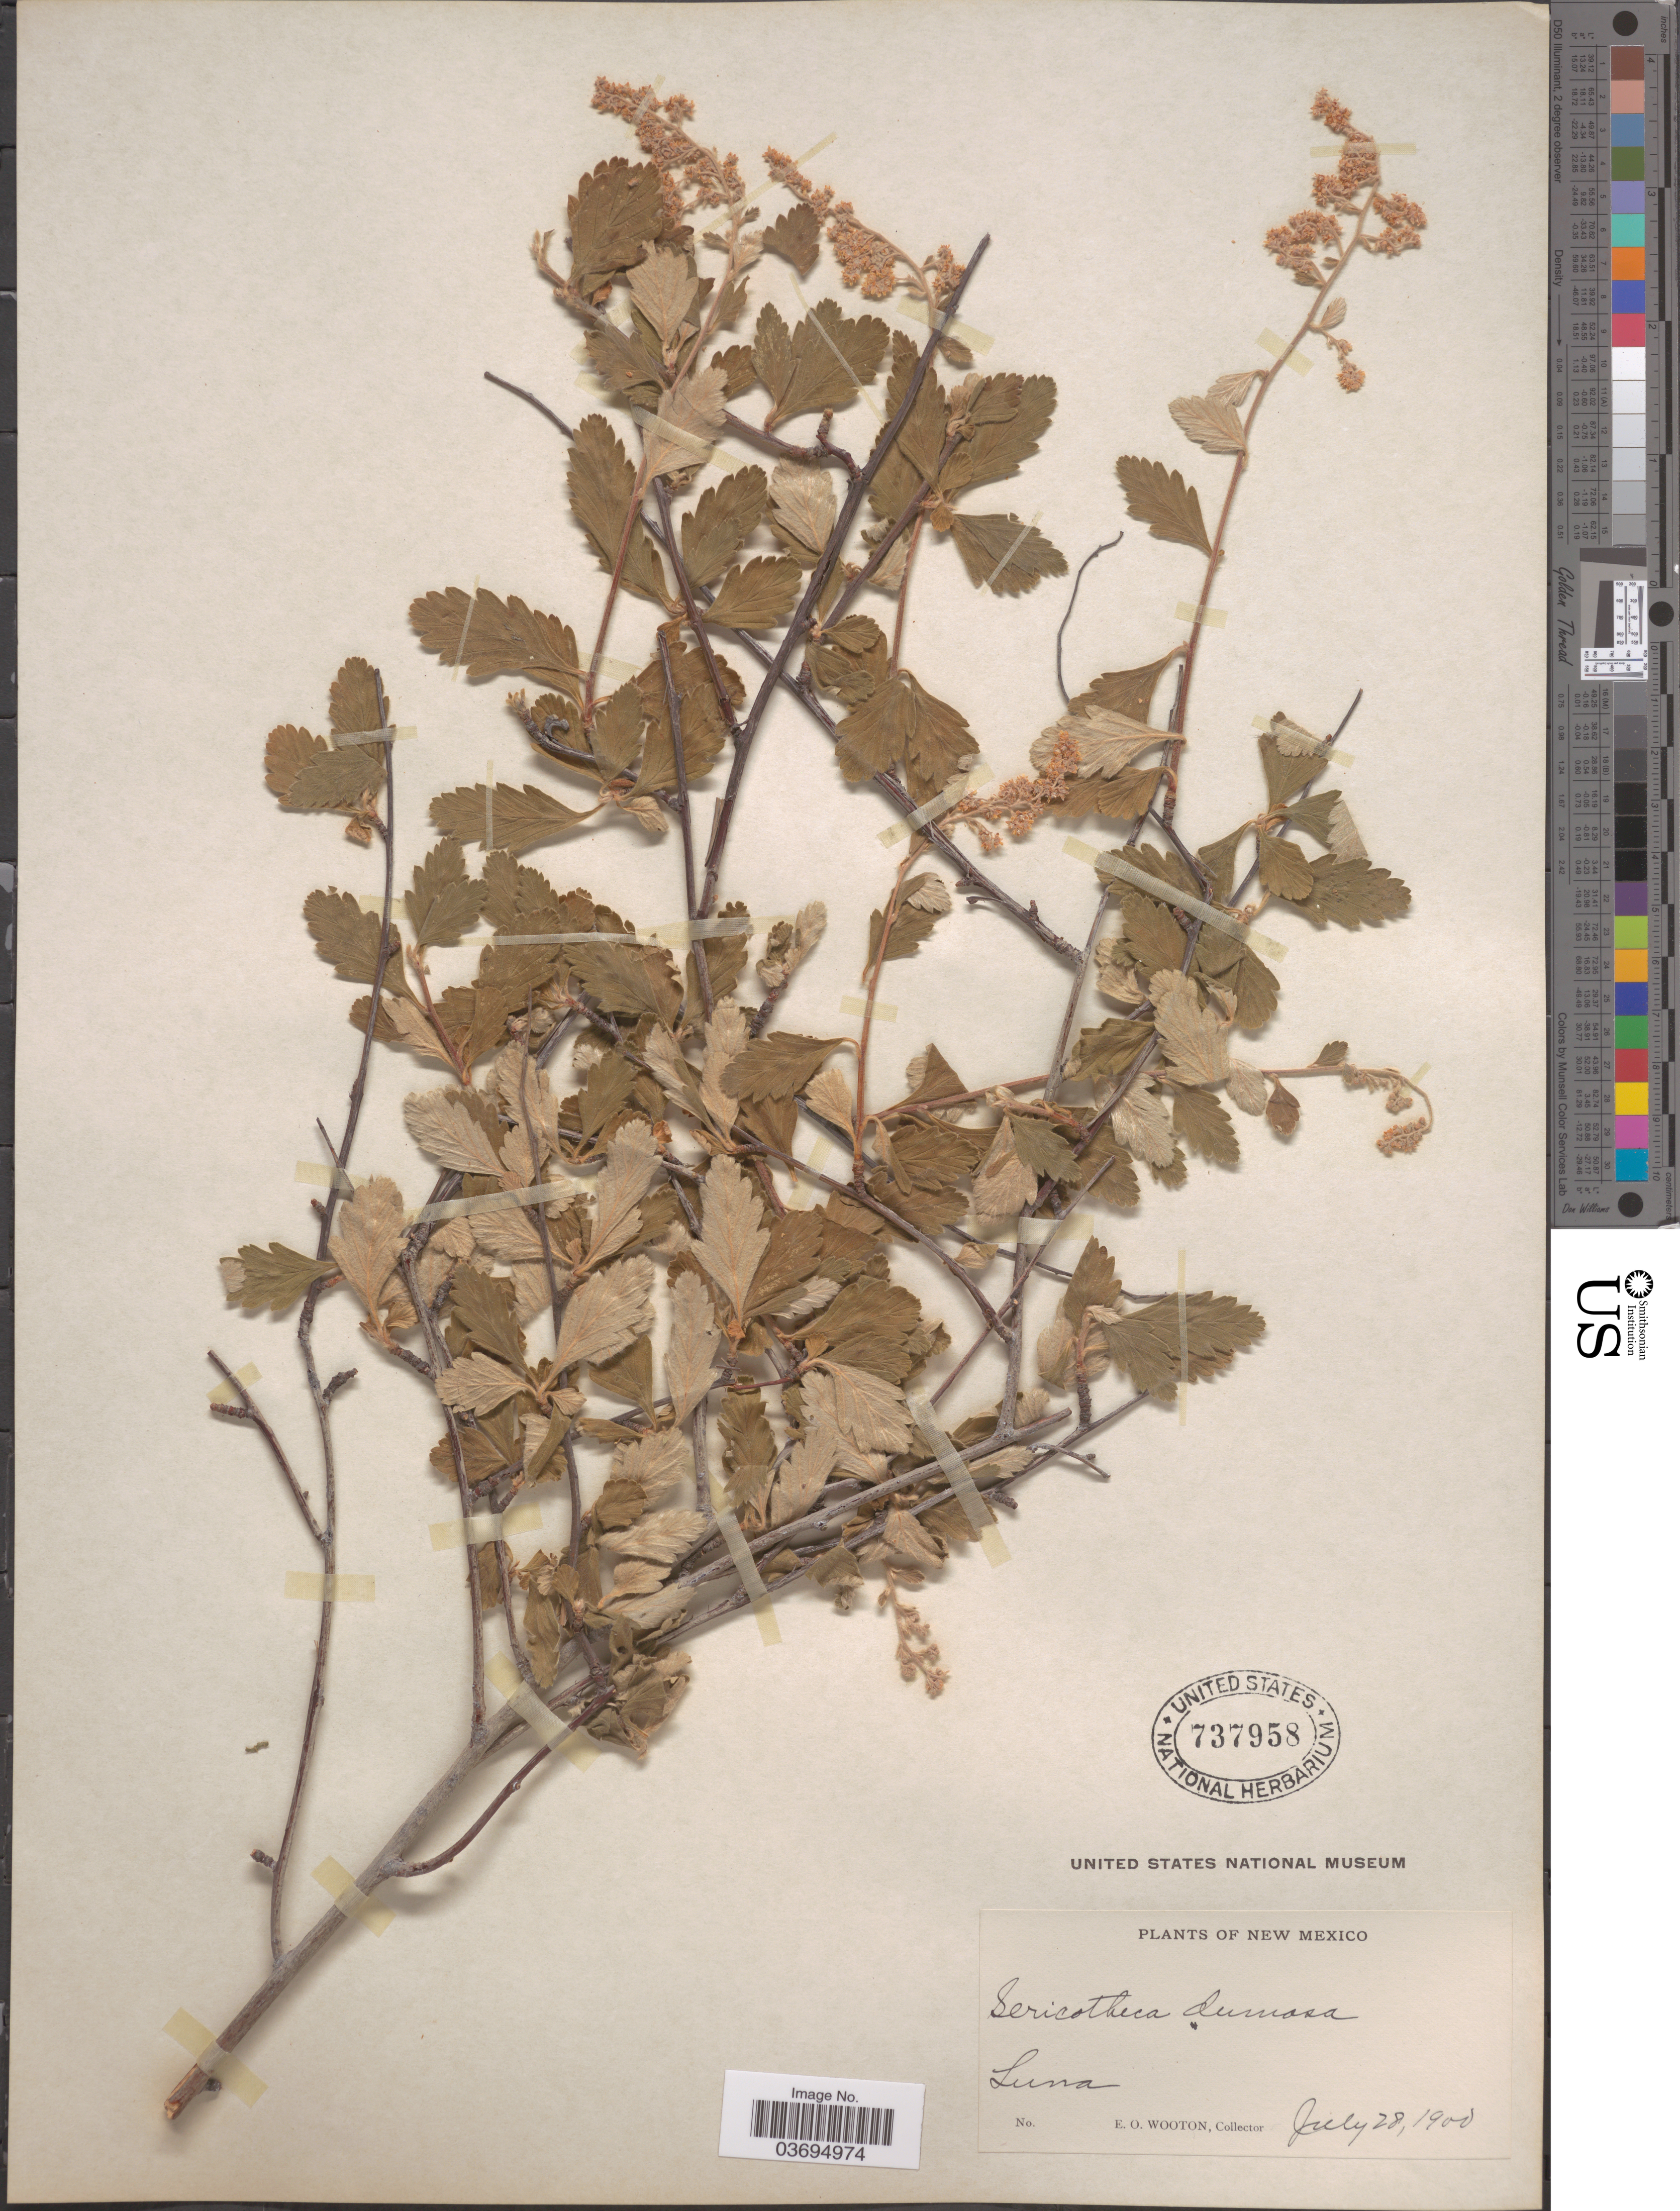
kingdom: Plantae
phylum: Tracheophyta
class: Magnoliopsida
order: Rosales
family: Rosaceae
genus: Holodiscus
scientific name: Holodiscus discolor var. dumosus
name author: Maxim. ex J.M. Coult.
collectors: E. O. Wooton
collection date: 1900-07-28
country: United States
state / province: New Mexico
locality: Luna.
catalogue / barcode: US 737958